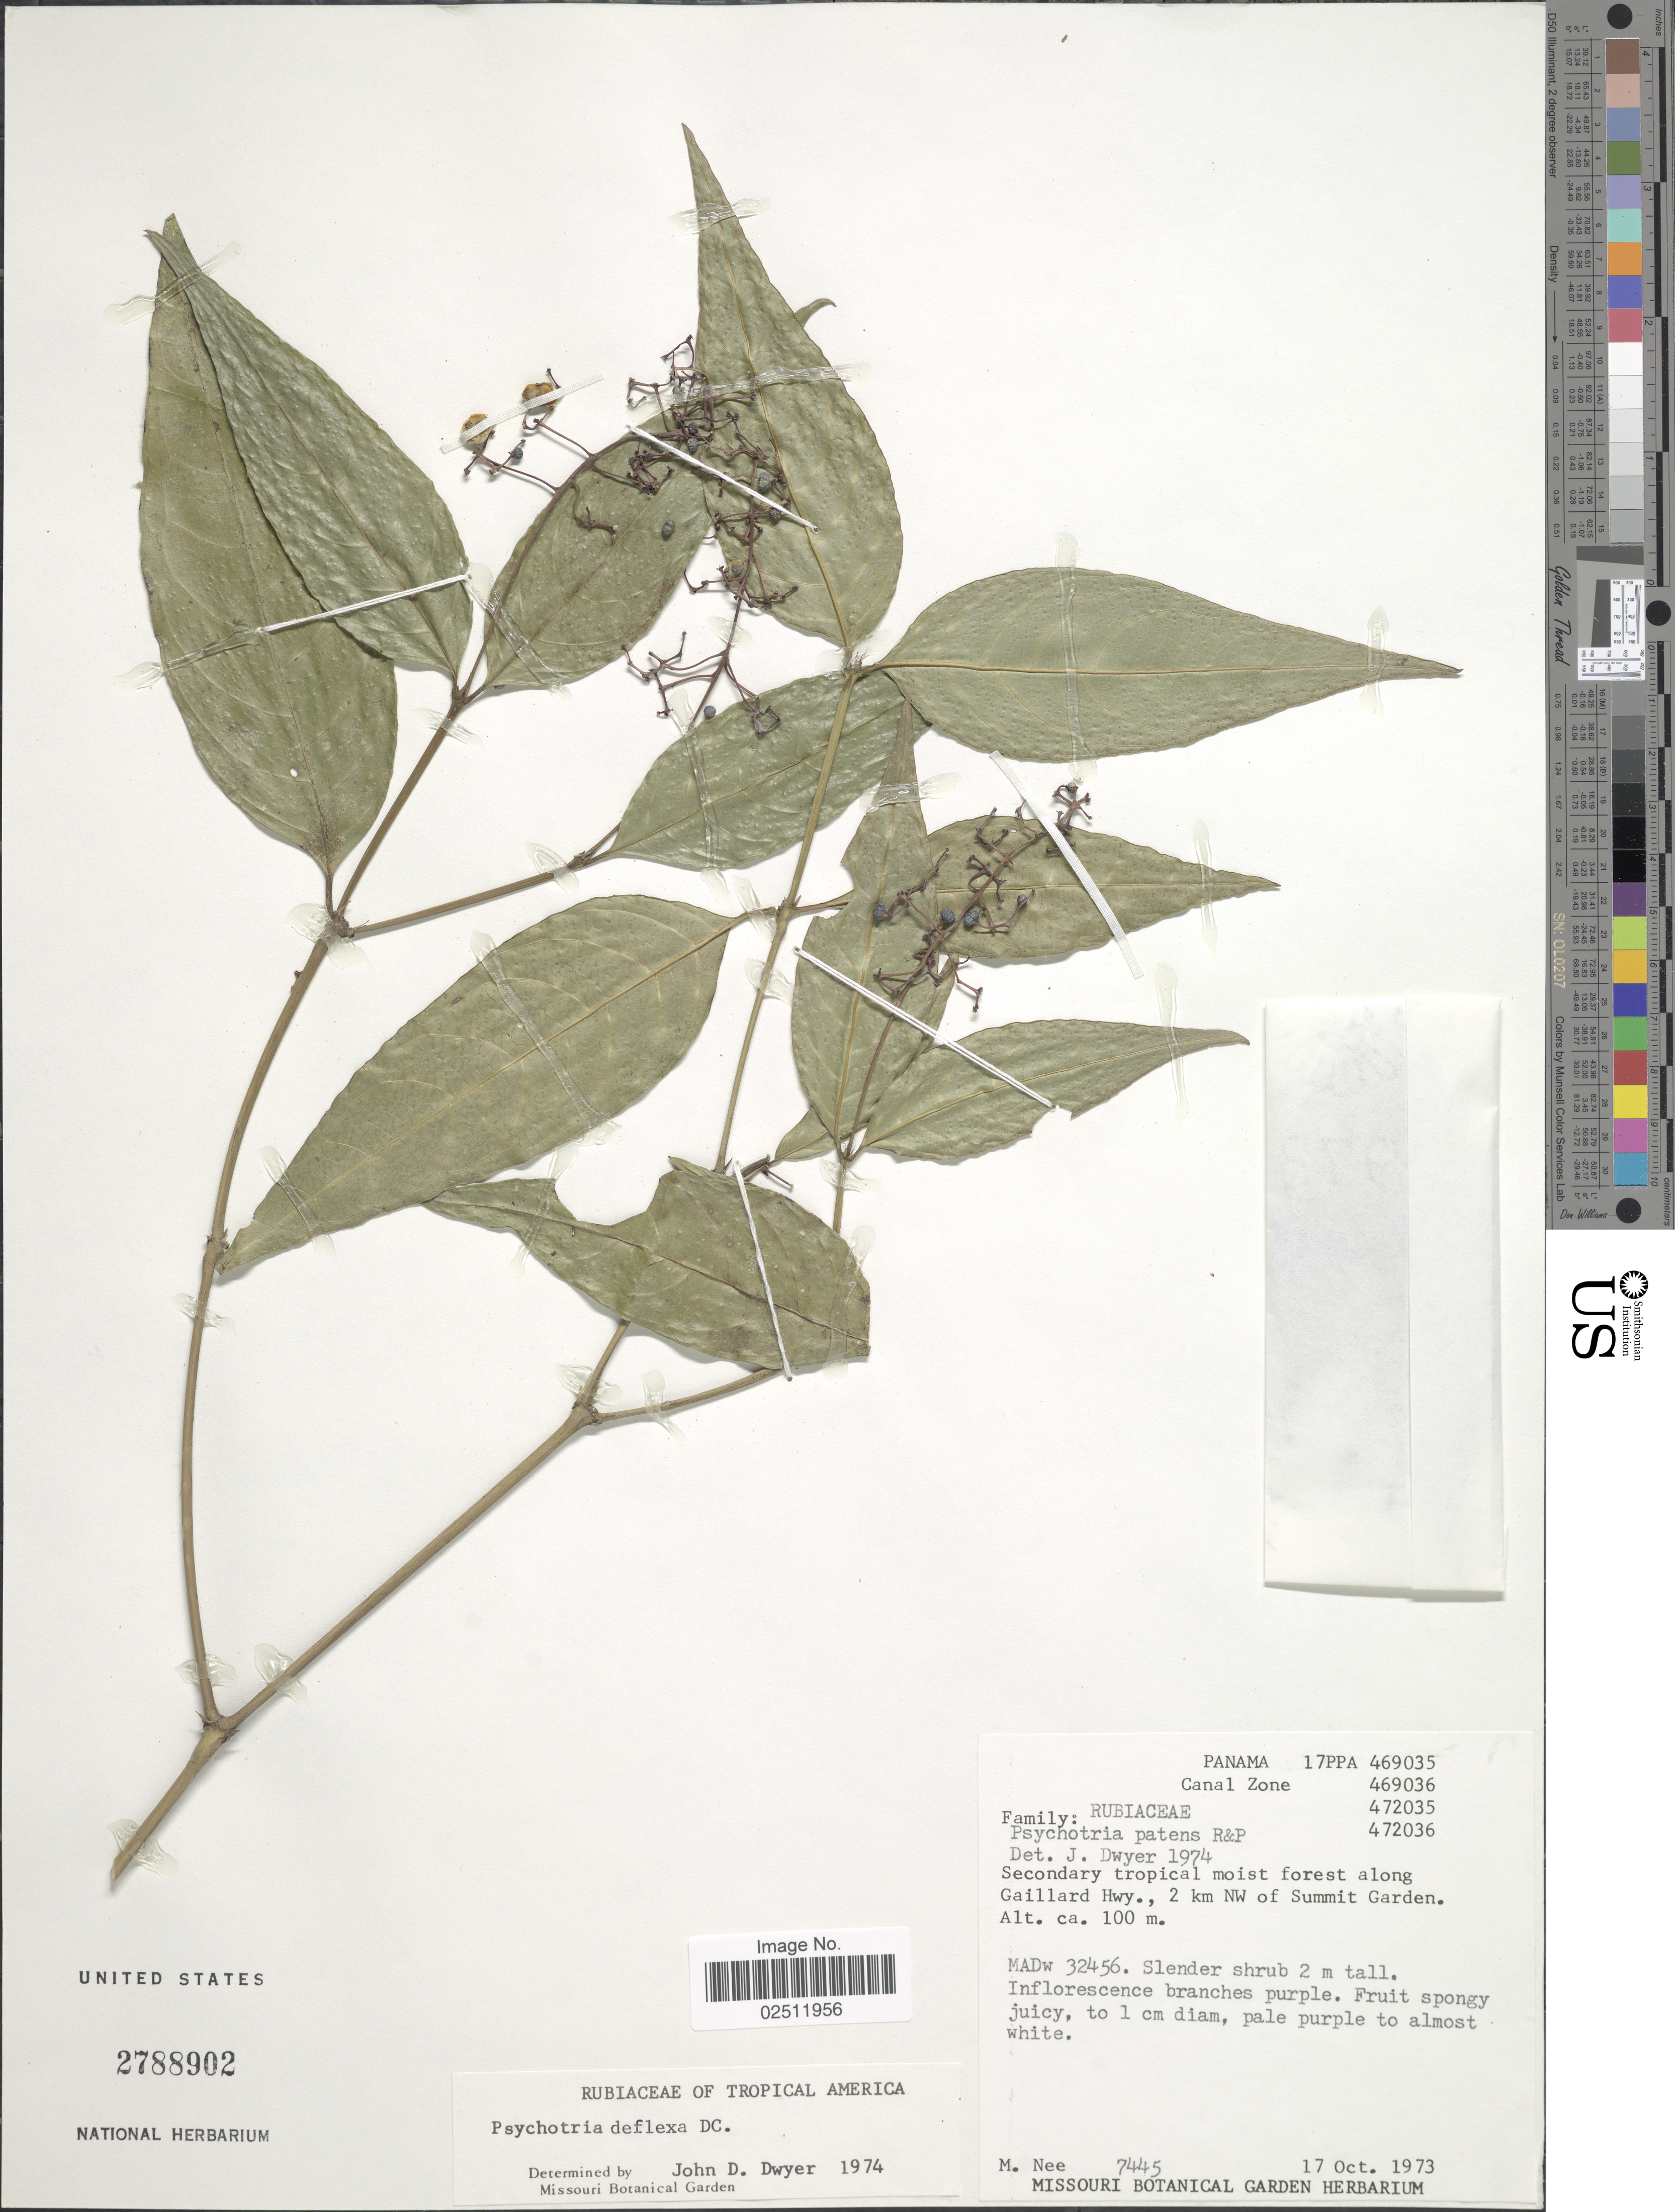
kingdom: Plantae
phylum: Tracheophyta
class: Magnoliopsida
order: Gentianales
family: Rubiaceae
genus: Psychotria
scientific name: Psychotria deflexa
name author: DC.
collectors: M. Nee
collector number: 7445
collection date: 1973-10-17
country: Panama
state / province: Colón / Panamá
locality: Canal Zone. Secondary tropical moist forest along Gaillard Hwy., 2 km NW of Summit Garden.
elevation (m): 100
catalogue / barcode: US 2788902